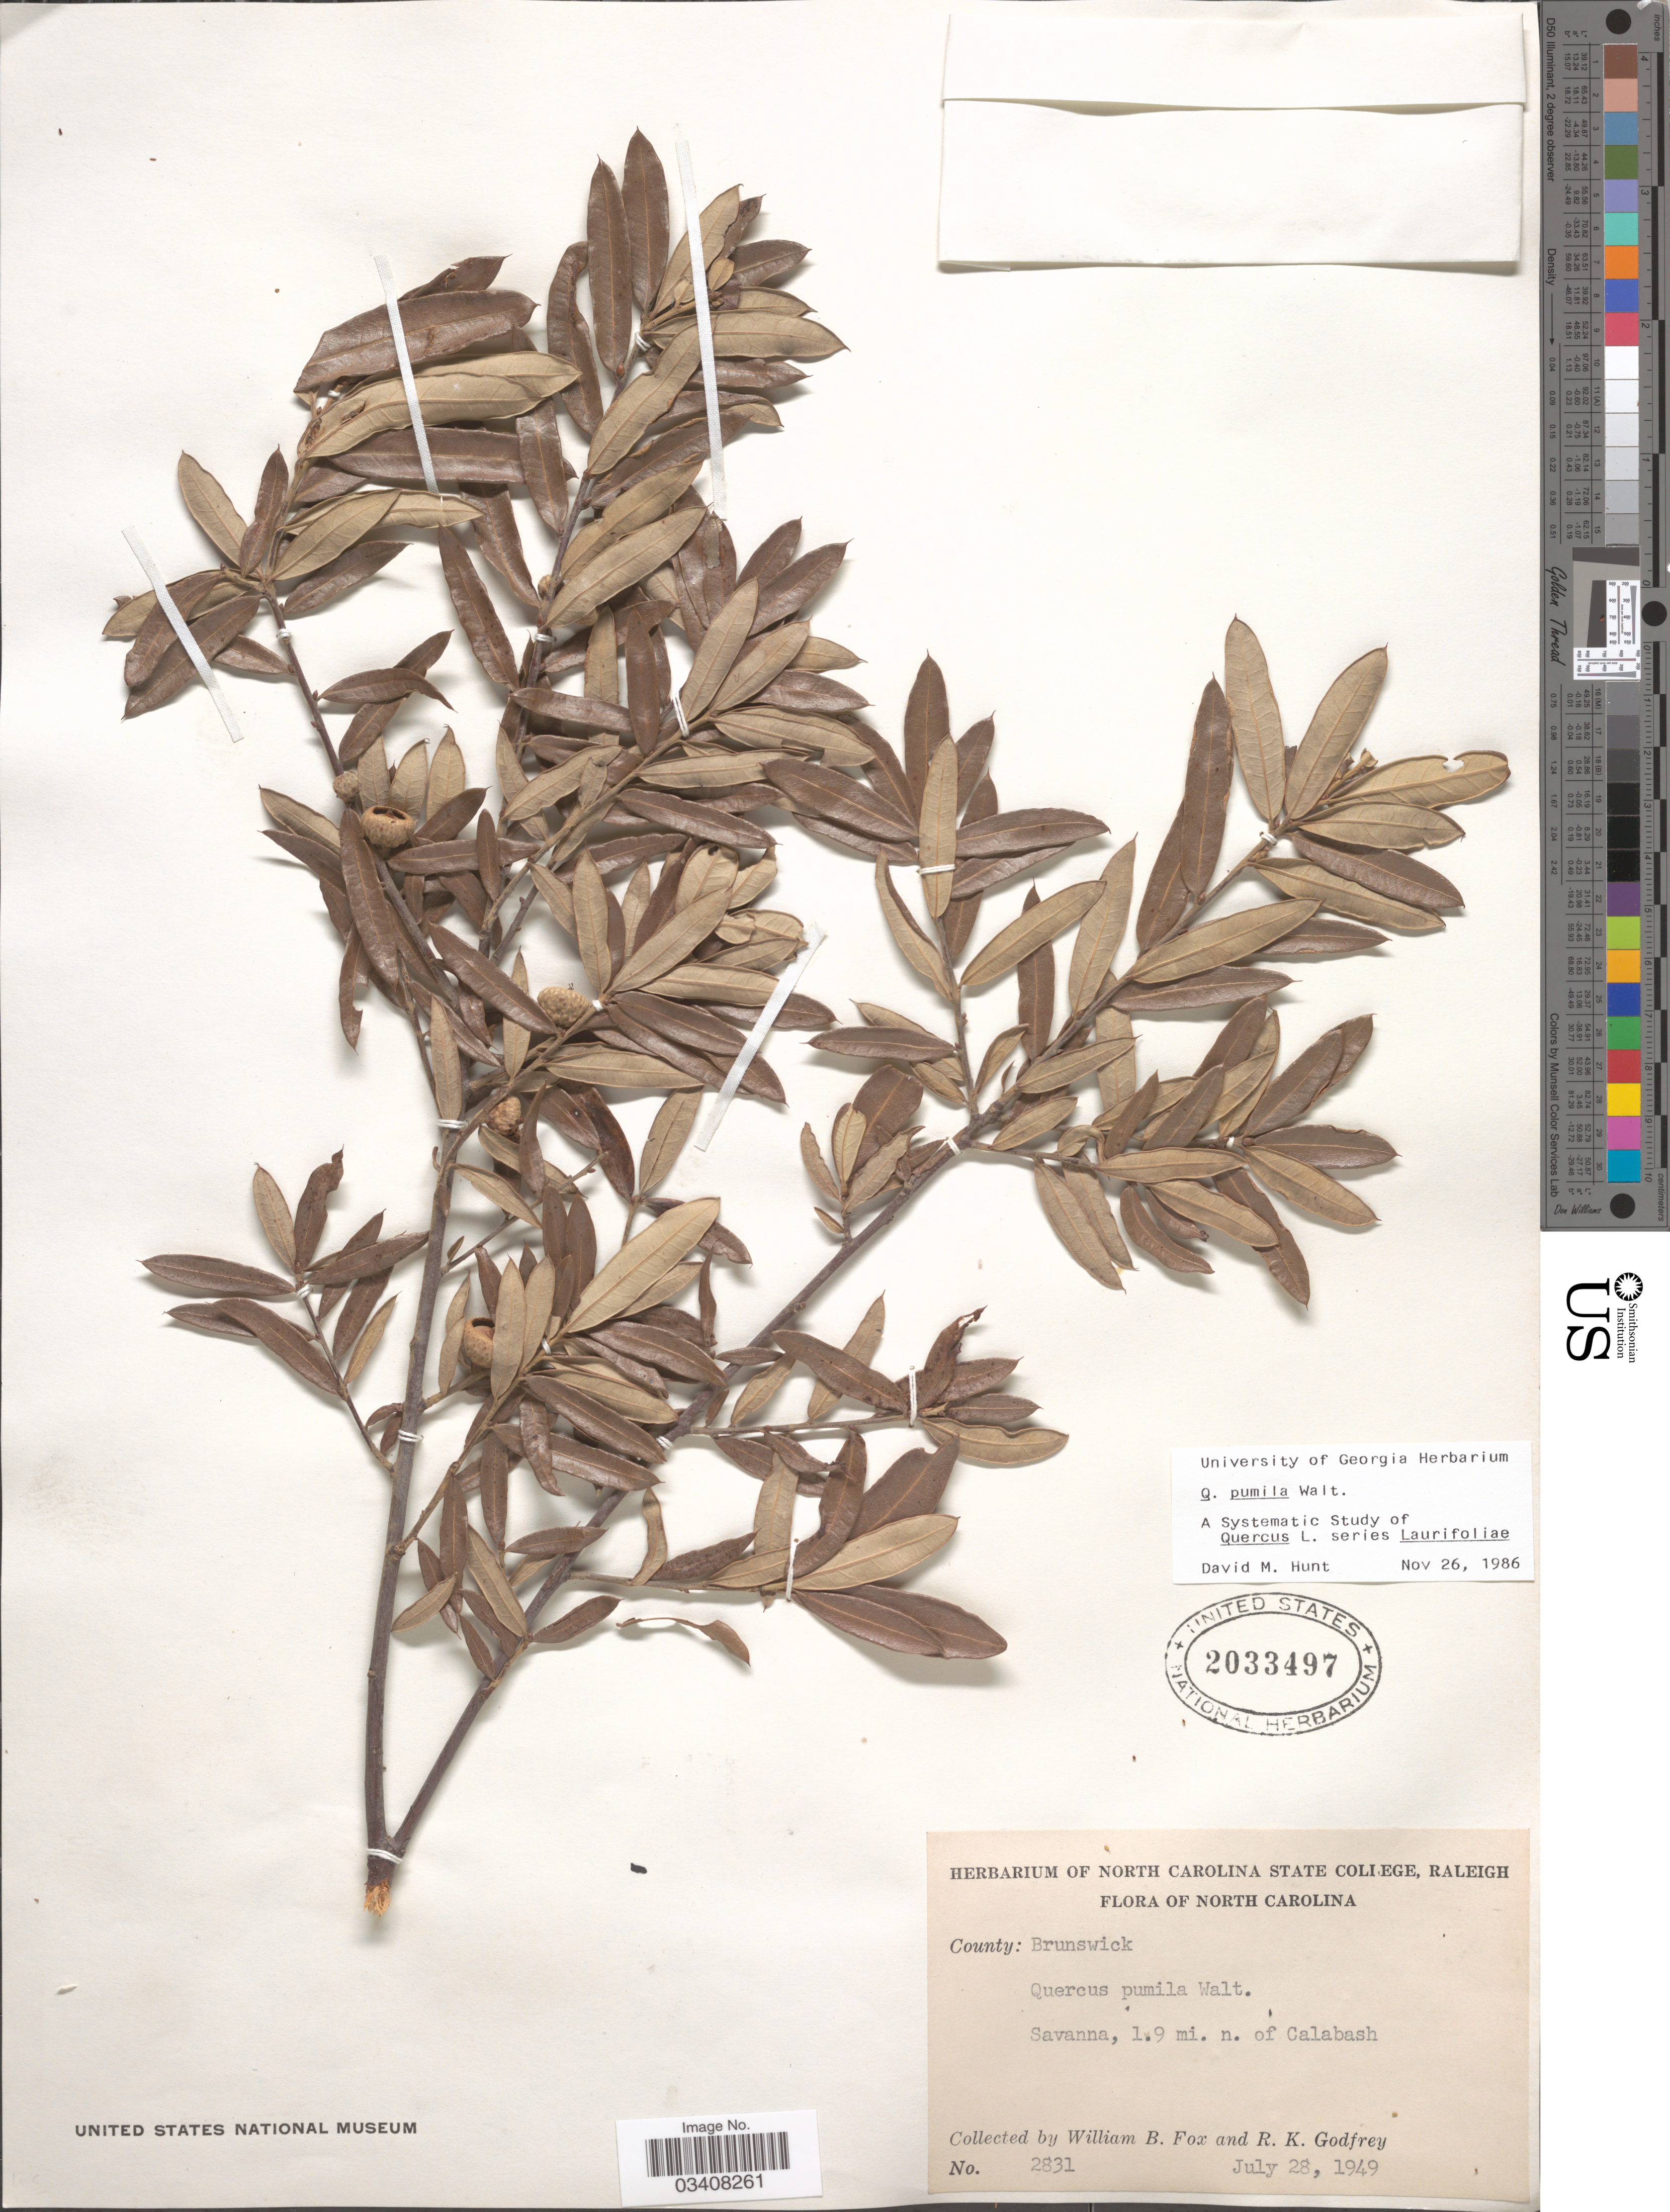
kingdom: Plantae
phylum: Tracheophyta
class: Magnoliopsida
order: Fagales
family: Fagaceae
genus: Quercus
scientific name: Quercus pumila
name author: Walter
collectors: W. B. Fox & R. K. Godfrey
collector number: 2831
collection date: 1949-07-28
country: United States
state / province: North Carolina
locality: County: Brunswick. Savanna, 1.9 mi. n. of Calabash.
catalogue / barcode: US 2033497